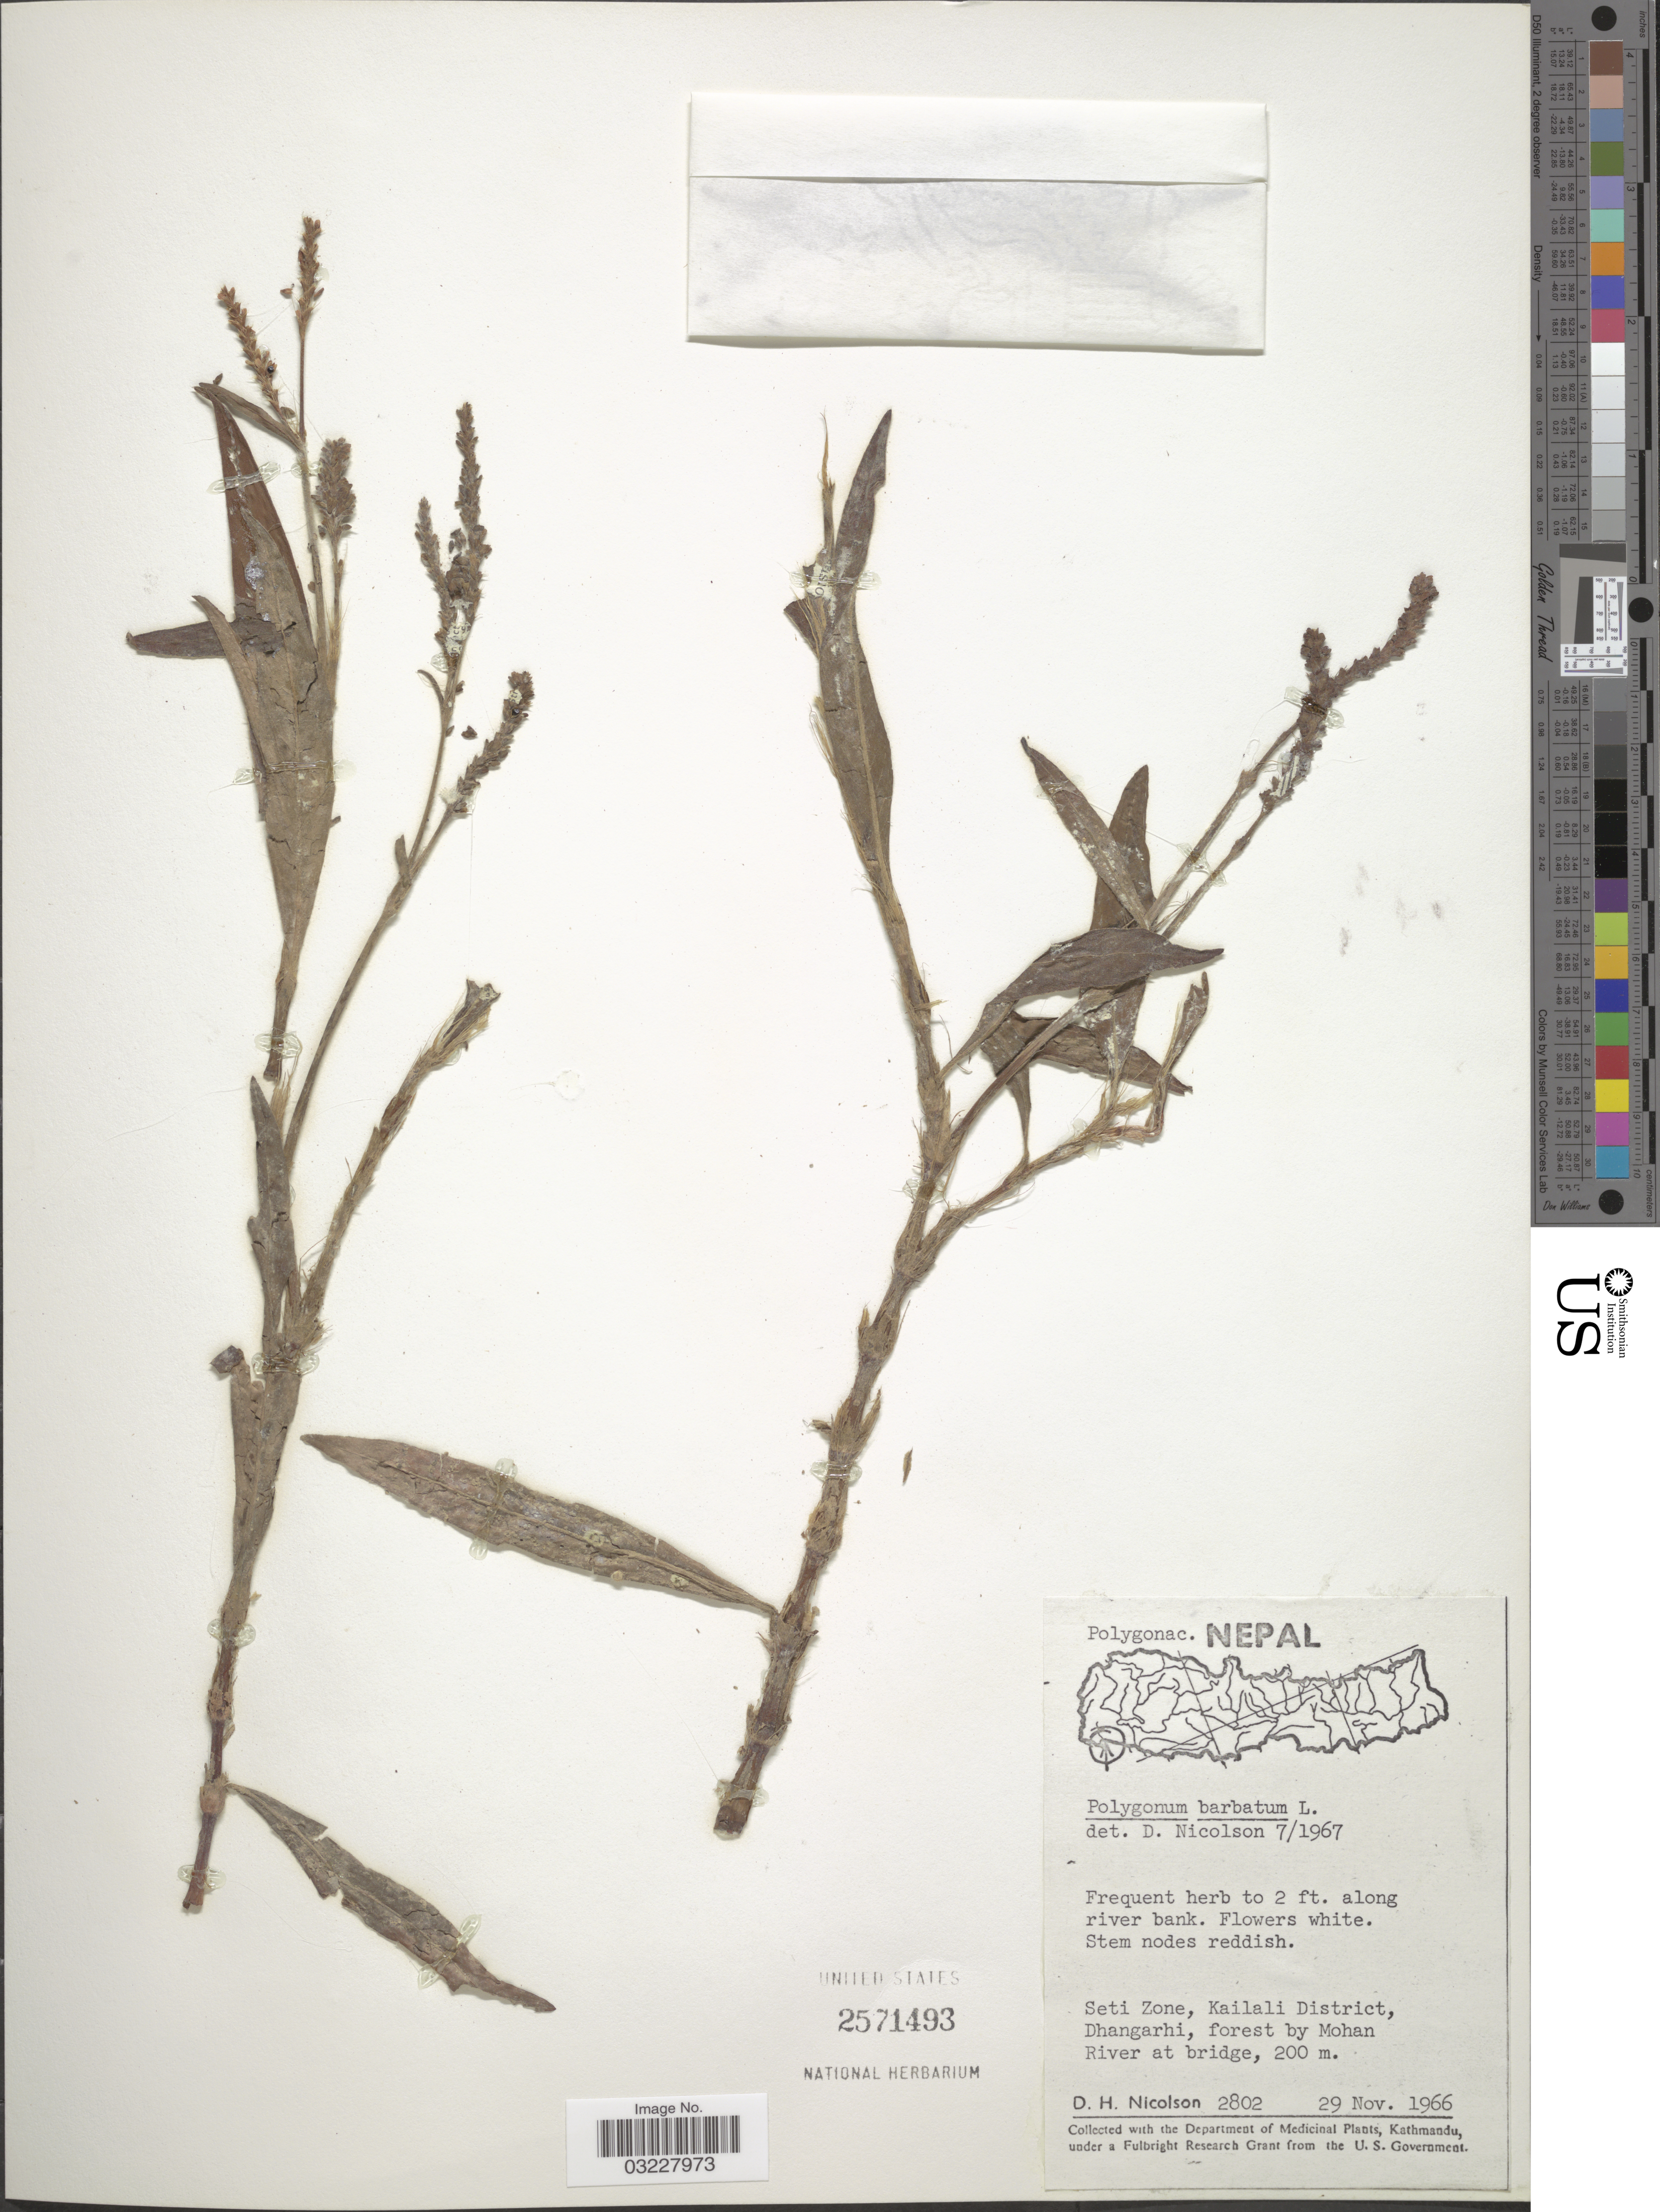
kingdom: Plantae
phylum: Tracheophyta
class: Magnoliopsida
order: Caryophyllales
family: Polygonaceae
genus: Polygonum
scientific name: Polygonum barbatum var. barbatum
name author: L.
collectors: D. H. Nicolson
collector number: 2802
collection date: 1966-11-29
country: Nepal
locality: Seti Zone, Kailali District, Dhangarhi, forest by Mohan River at bridge.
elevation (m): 200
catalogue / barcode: US 2571493